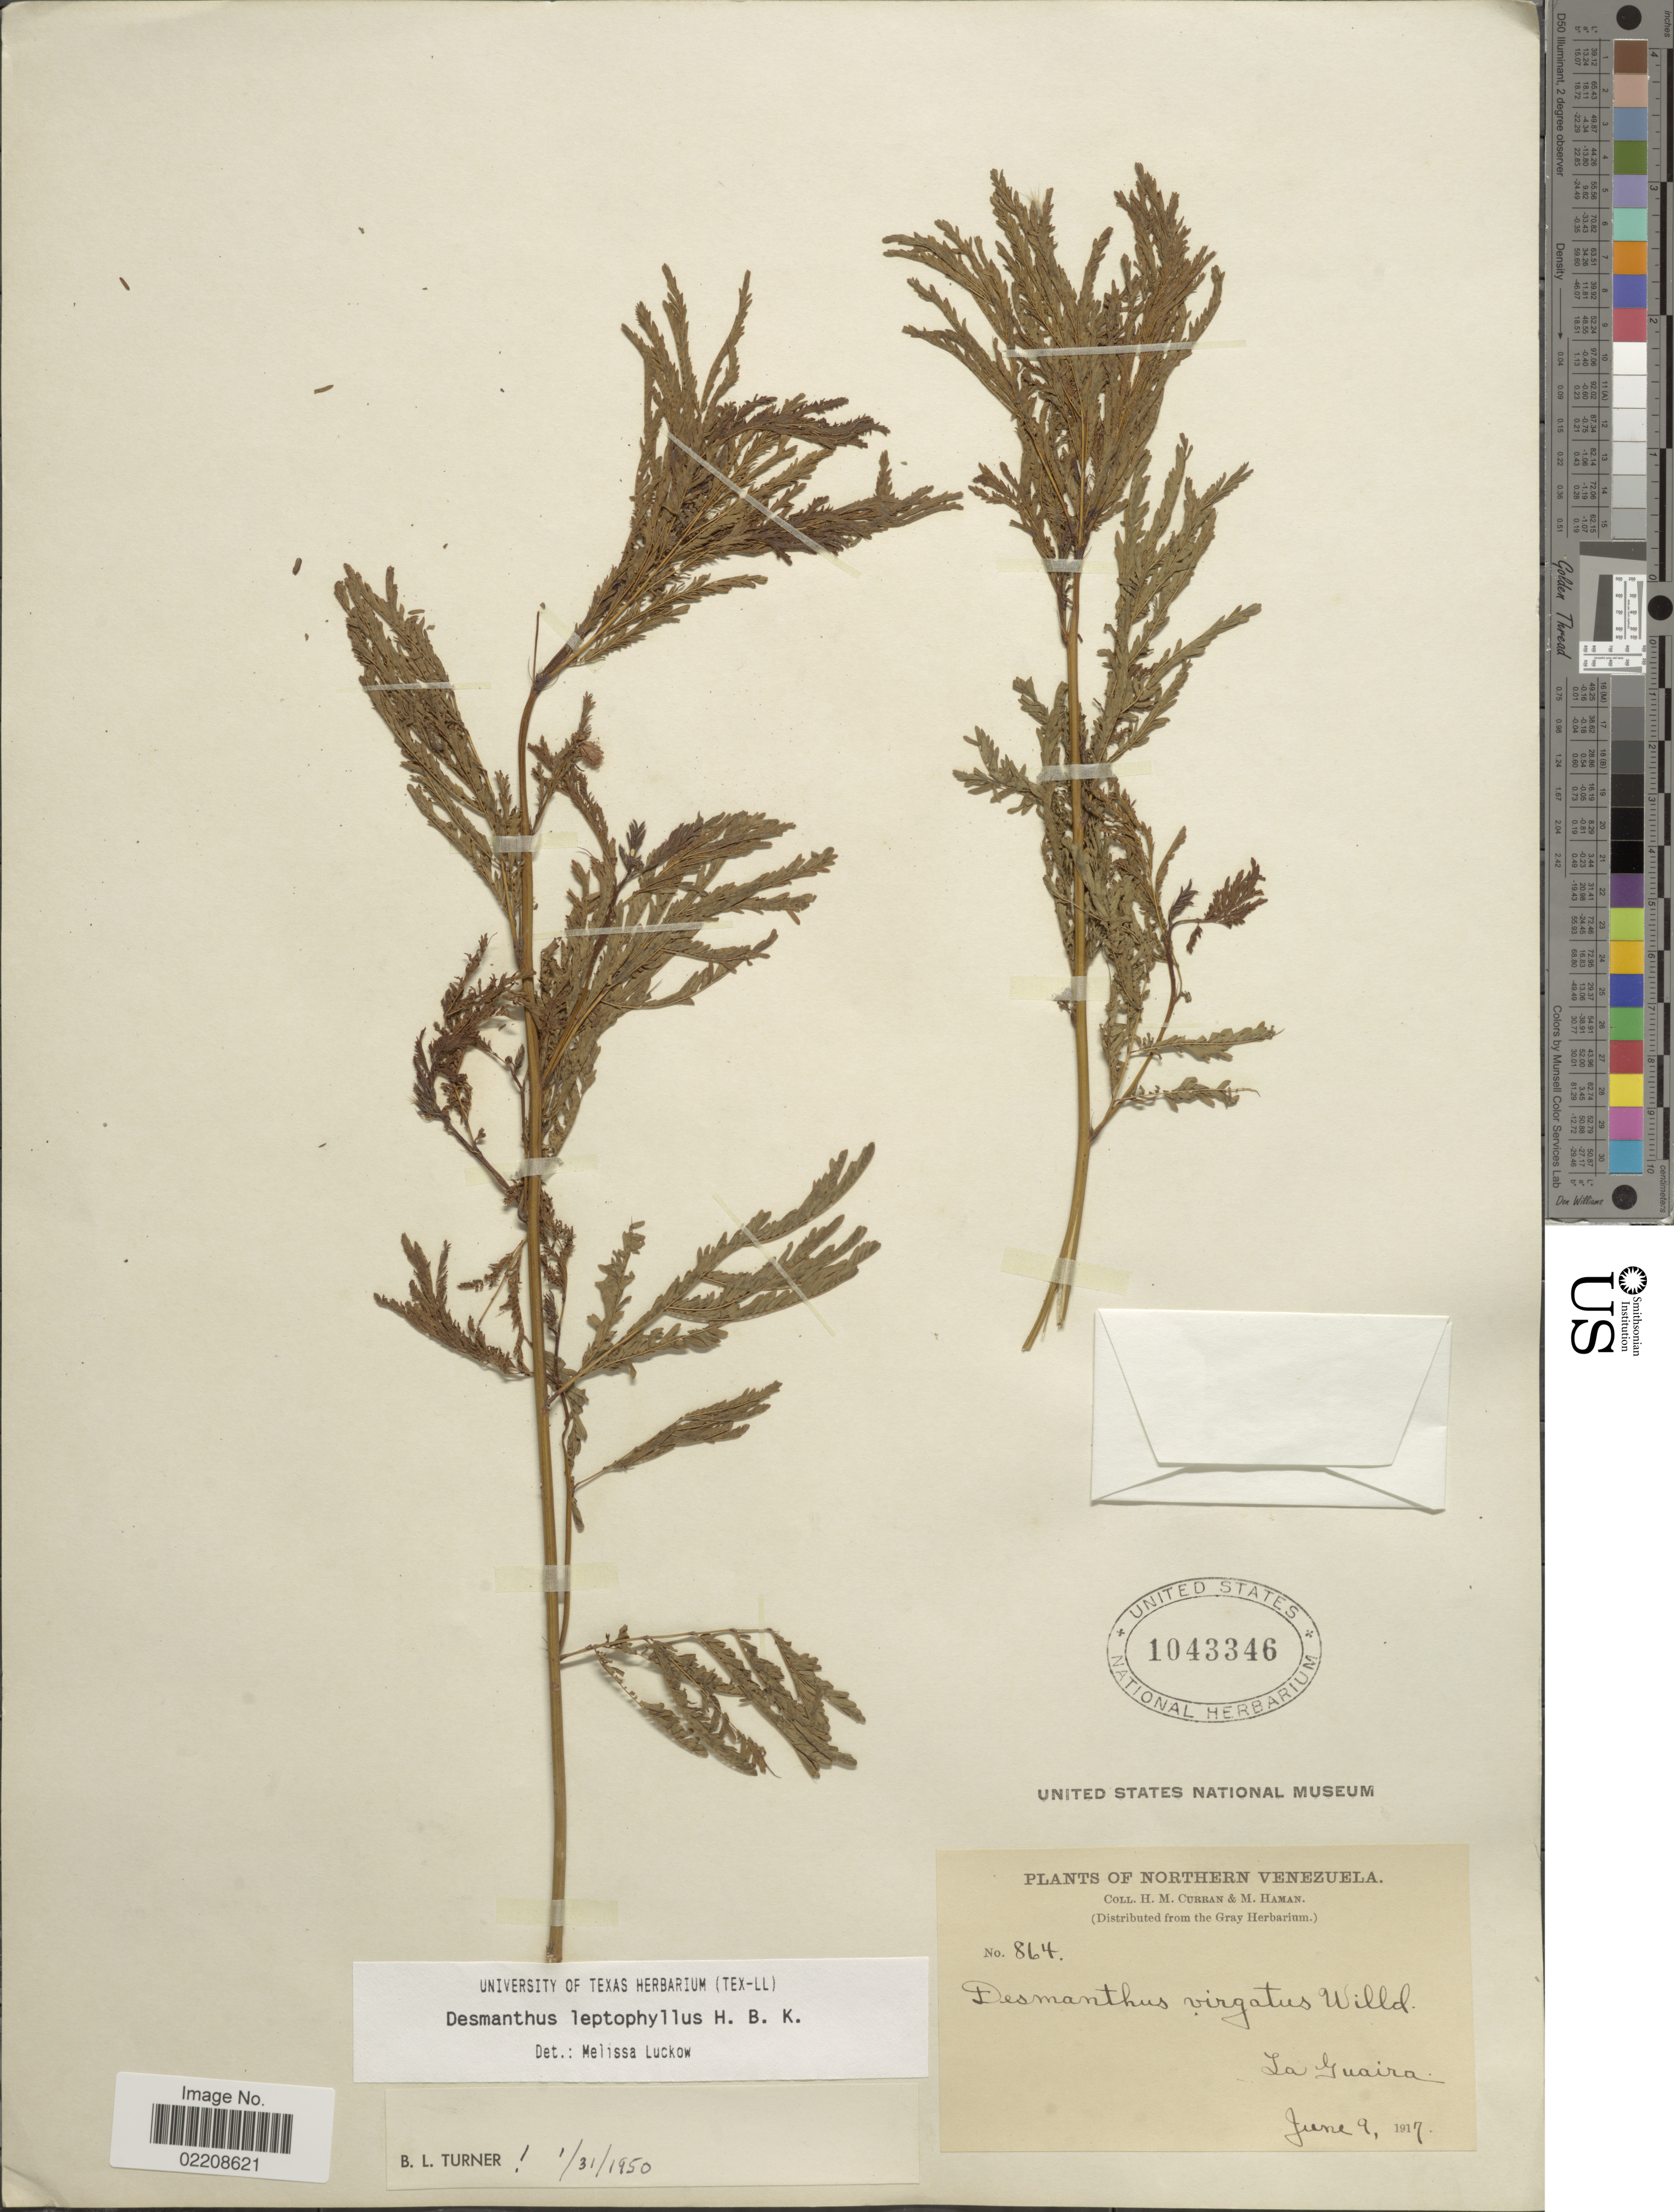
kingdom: Plantae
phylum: Tracheophyta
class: Magnoliopsida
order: Fabales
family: Fabaceae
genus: Desmanthus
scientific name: Desmanthus leptophyllus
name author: Kunth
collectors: H. M. Curran & M. Haman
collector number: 864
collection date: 1917-06-09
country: Venezuela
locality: Northern Venezuela. La Guaira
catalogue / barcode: US 1043346